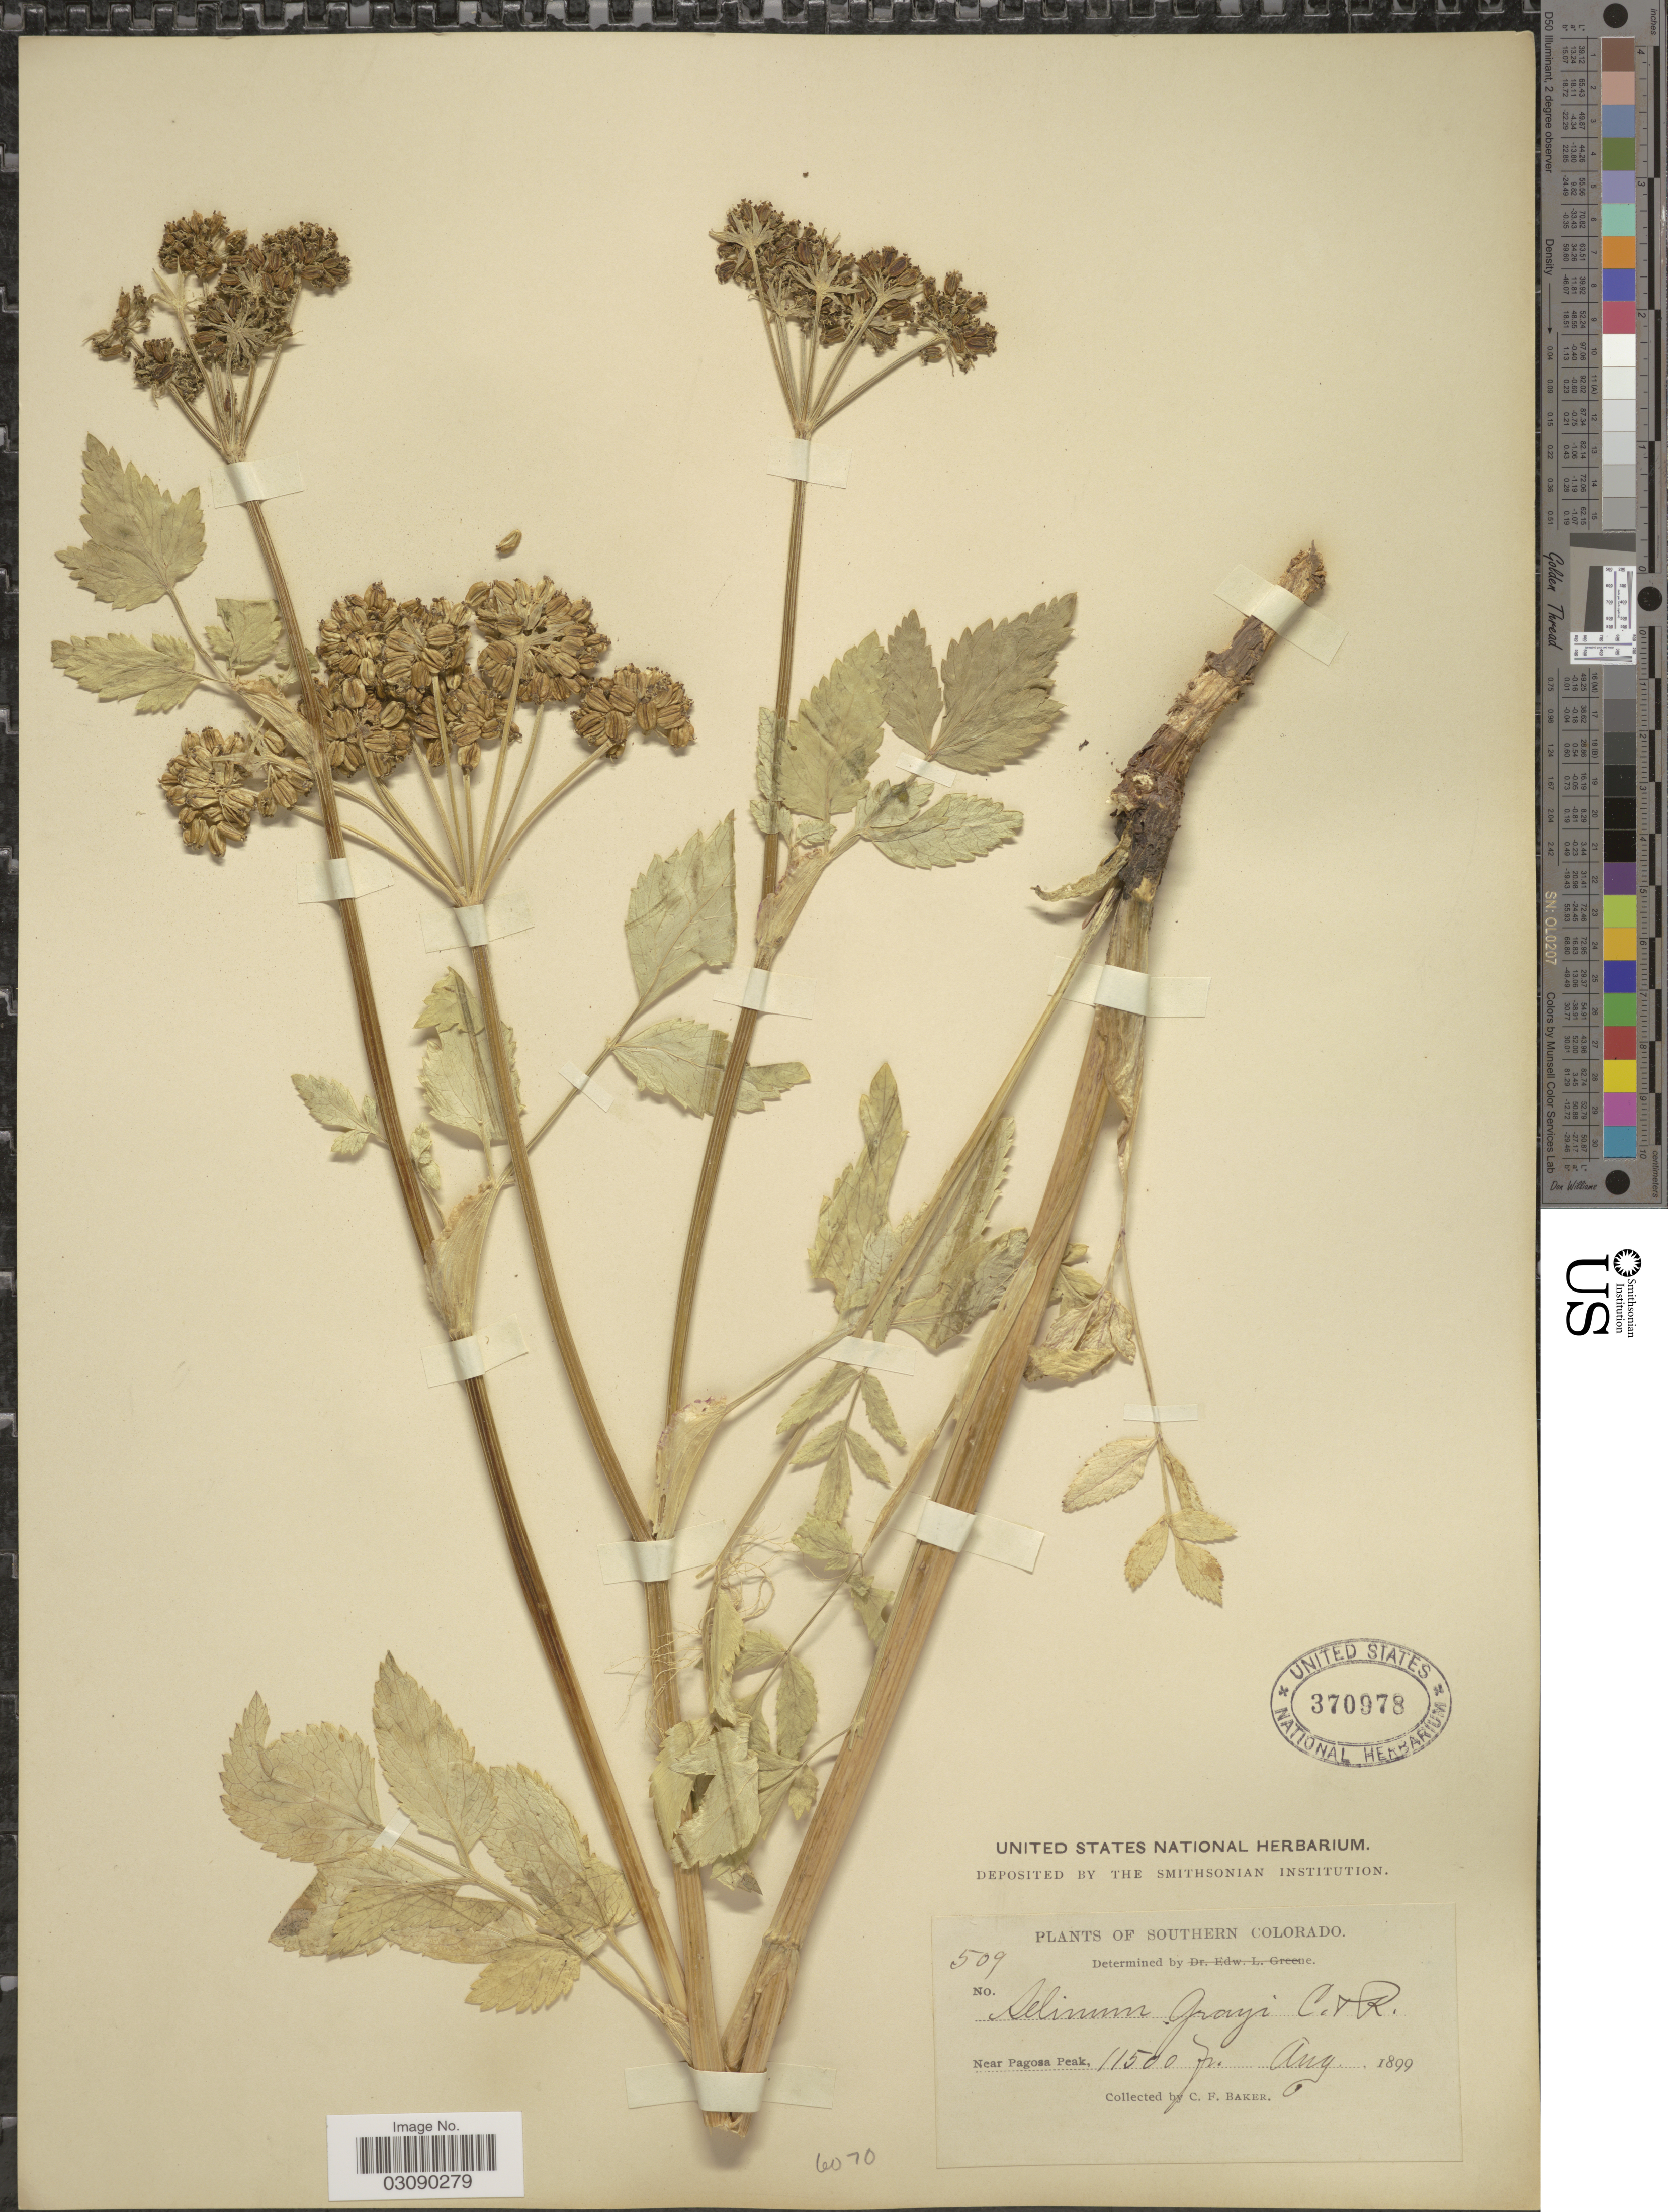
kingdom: Plantae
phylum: Tracheophyta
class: Magnoliopsida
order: Apiales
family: Apiaceae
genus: Angelica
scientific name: Angelica grayi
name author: (J.M. Coult. & Rose) J.M. Coult. & Rose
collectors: C. F. Baker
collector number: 509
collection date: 1899-08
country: United States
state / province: Colorado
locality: Southern Colorado, near Pagosa Peak.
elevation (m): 3505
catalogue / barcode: US 370978